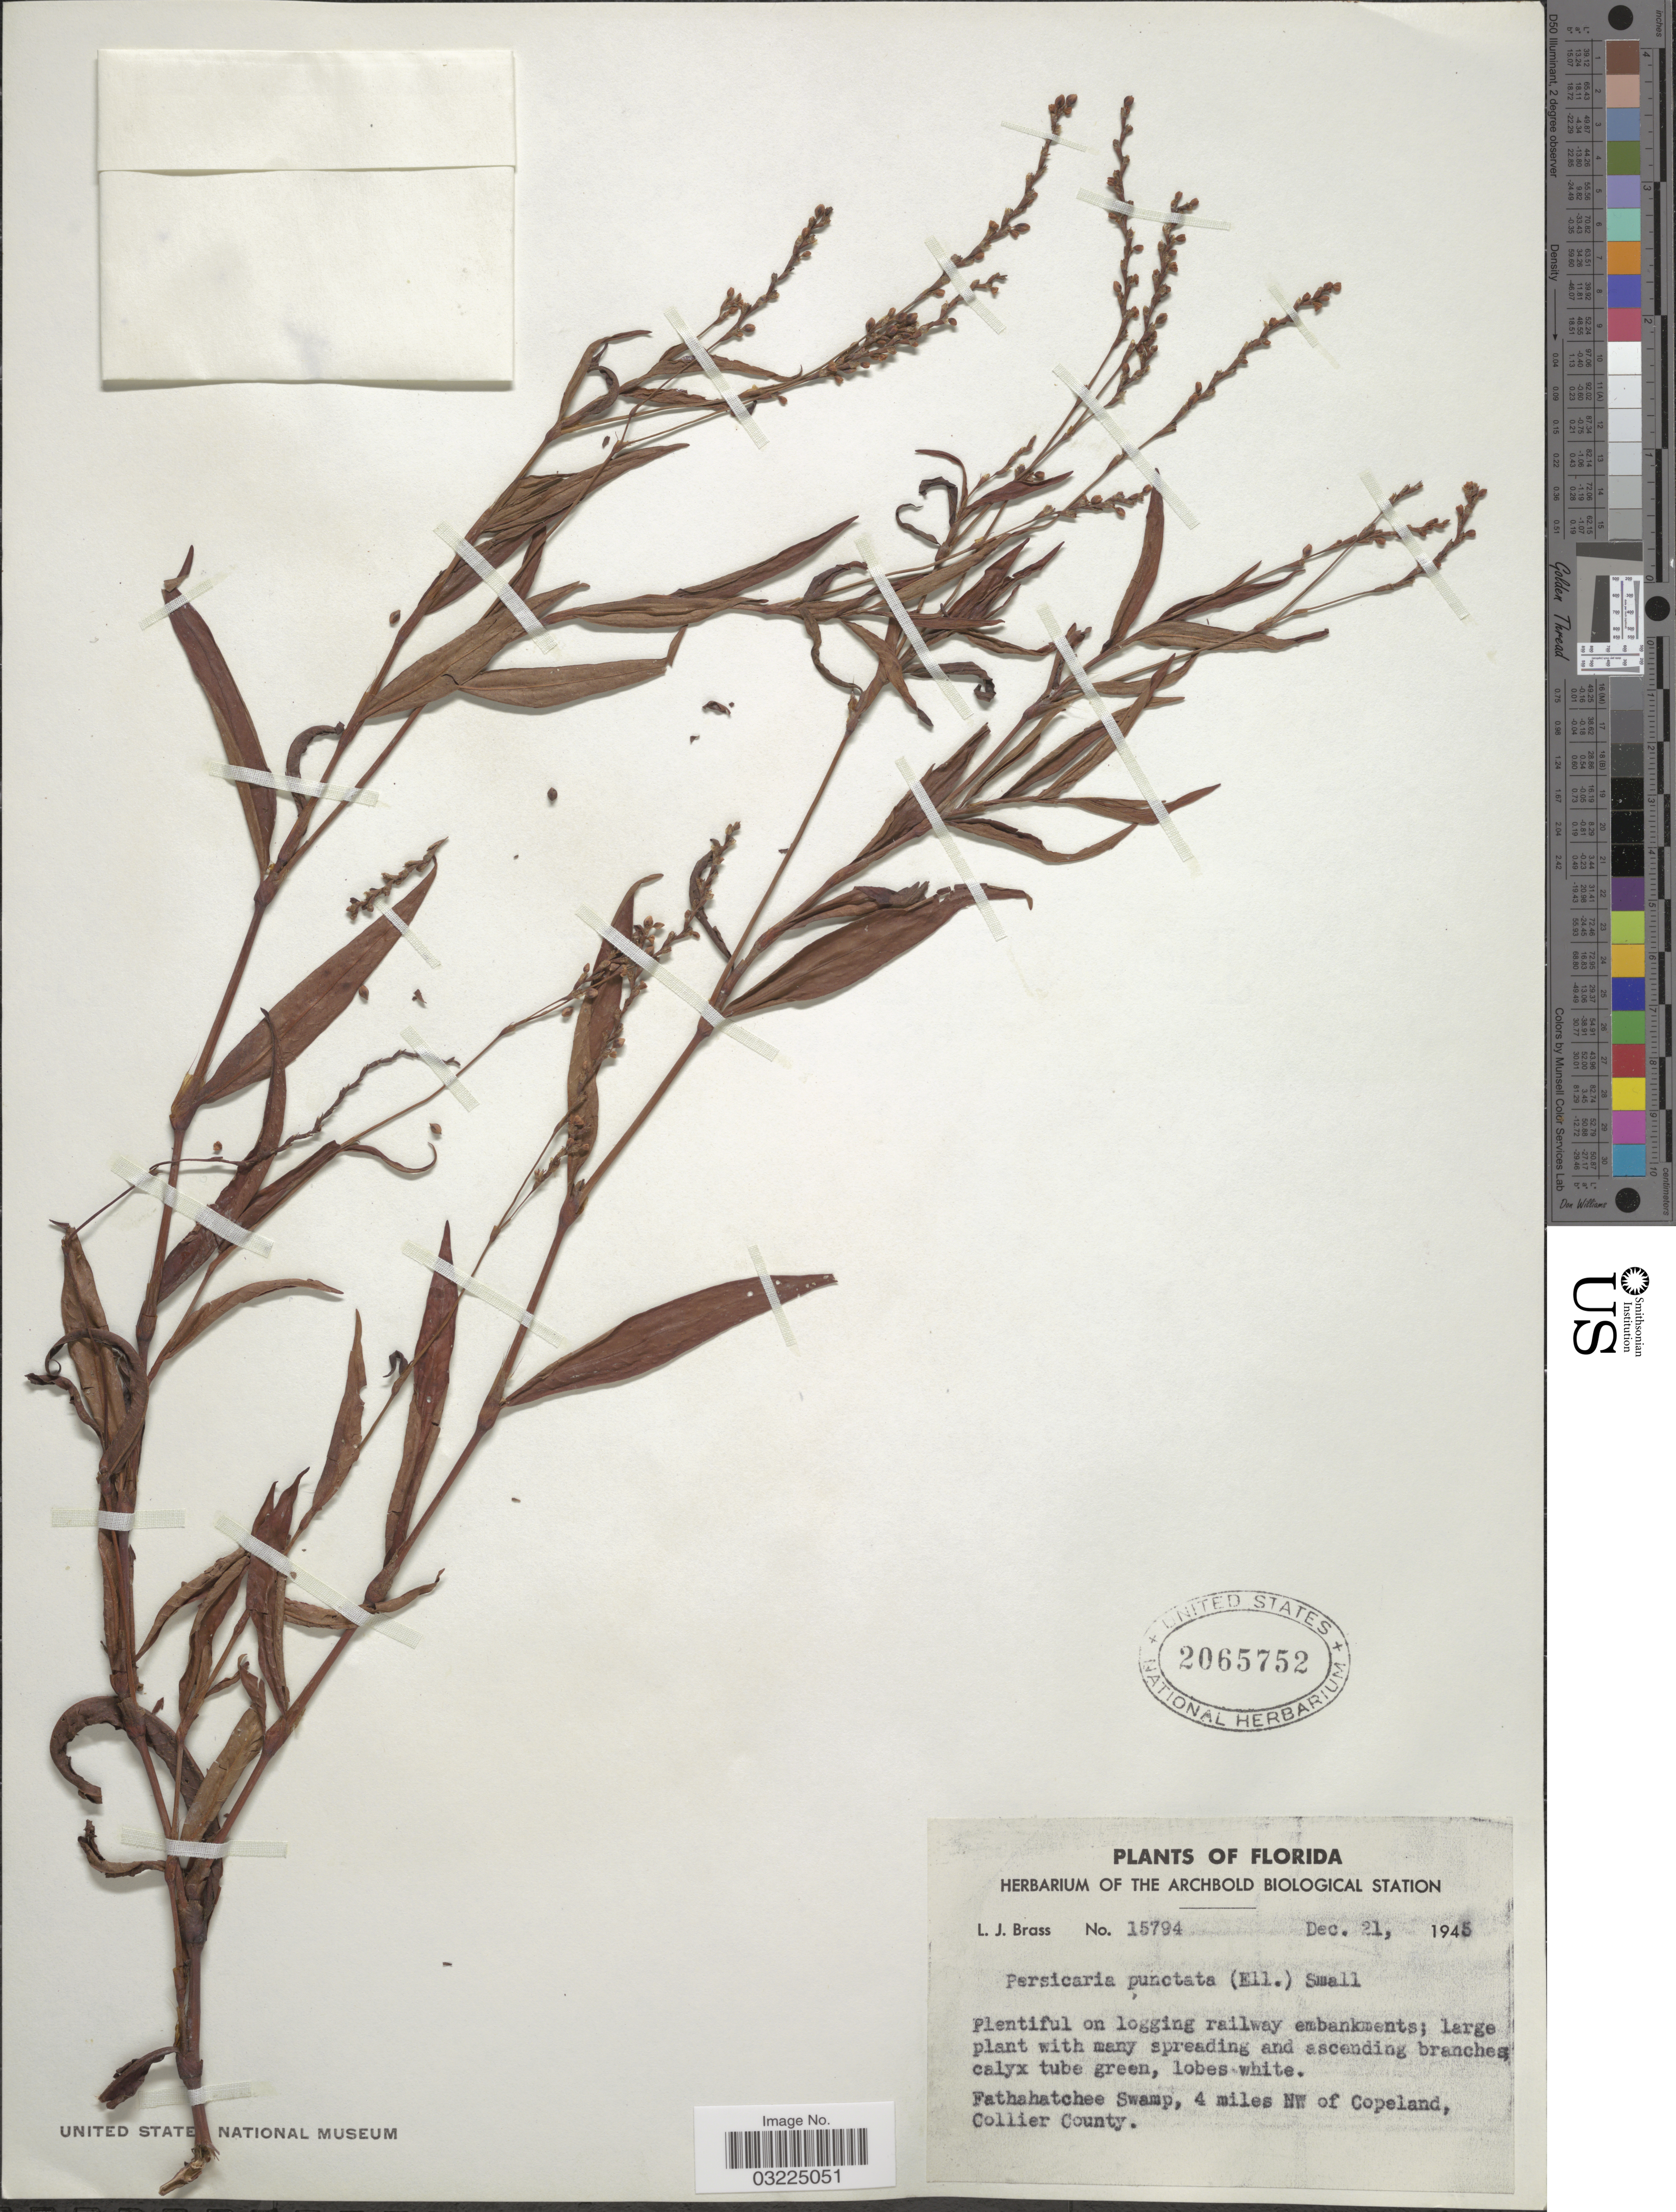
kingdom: Plantae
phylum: Tracheophyta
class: Magnoliopsida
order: Caryophyllales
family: Polygonaceae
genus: Persicaria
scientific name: Persicaria punctata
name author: (Elliott) Small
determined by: Atha, D. E.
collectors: L. J. Brass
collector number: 15794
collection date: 1945-12-21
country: United States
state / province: Florida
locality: Fathahatchee Swamp, 4 miles NW of Copeland, Collier County.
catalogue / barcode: US 2065752